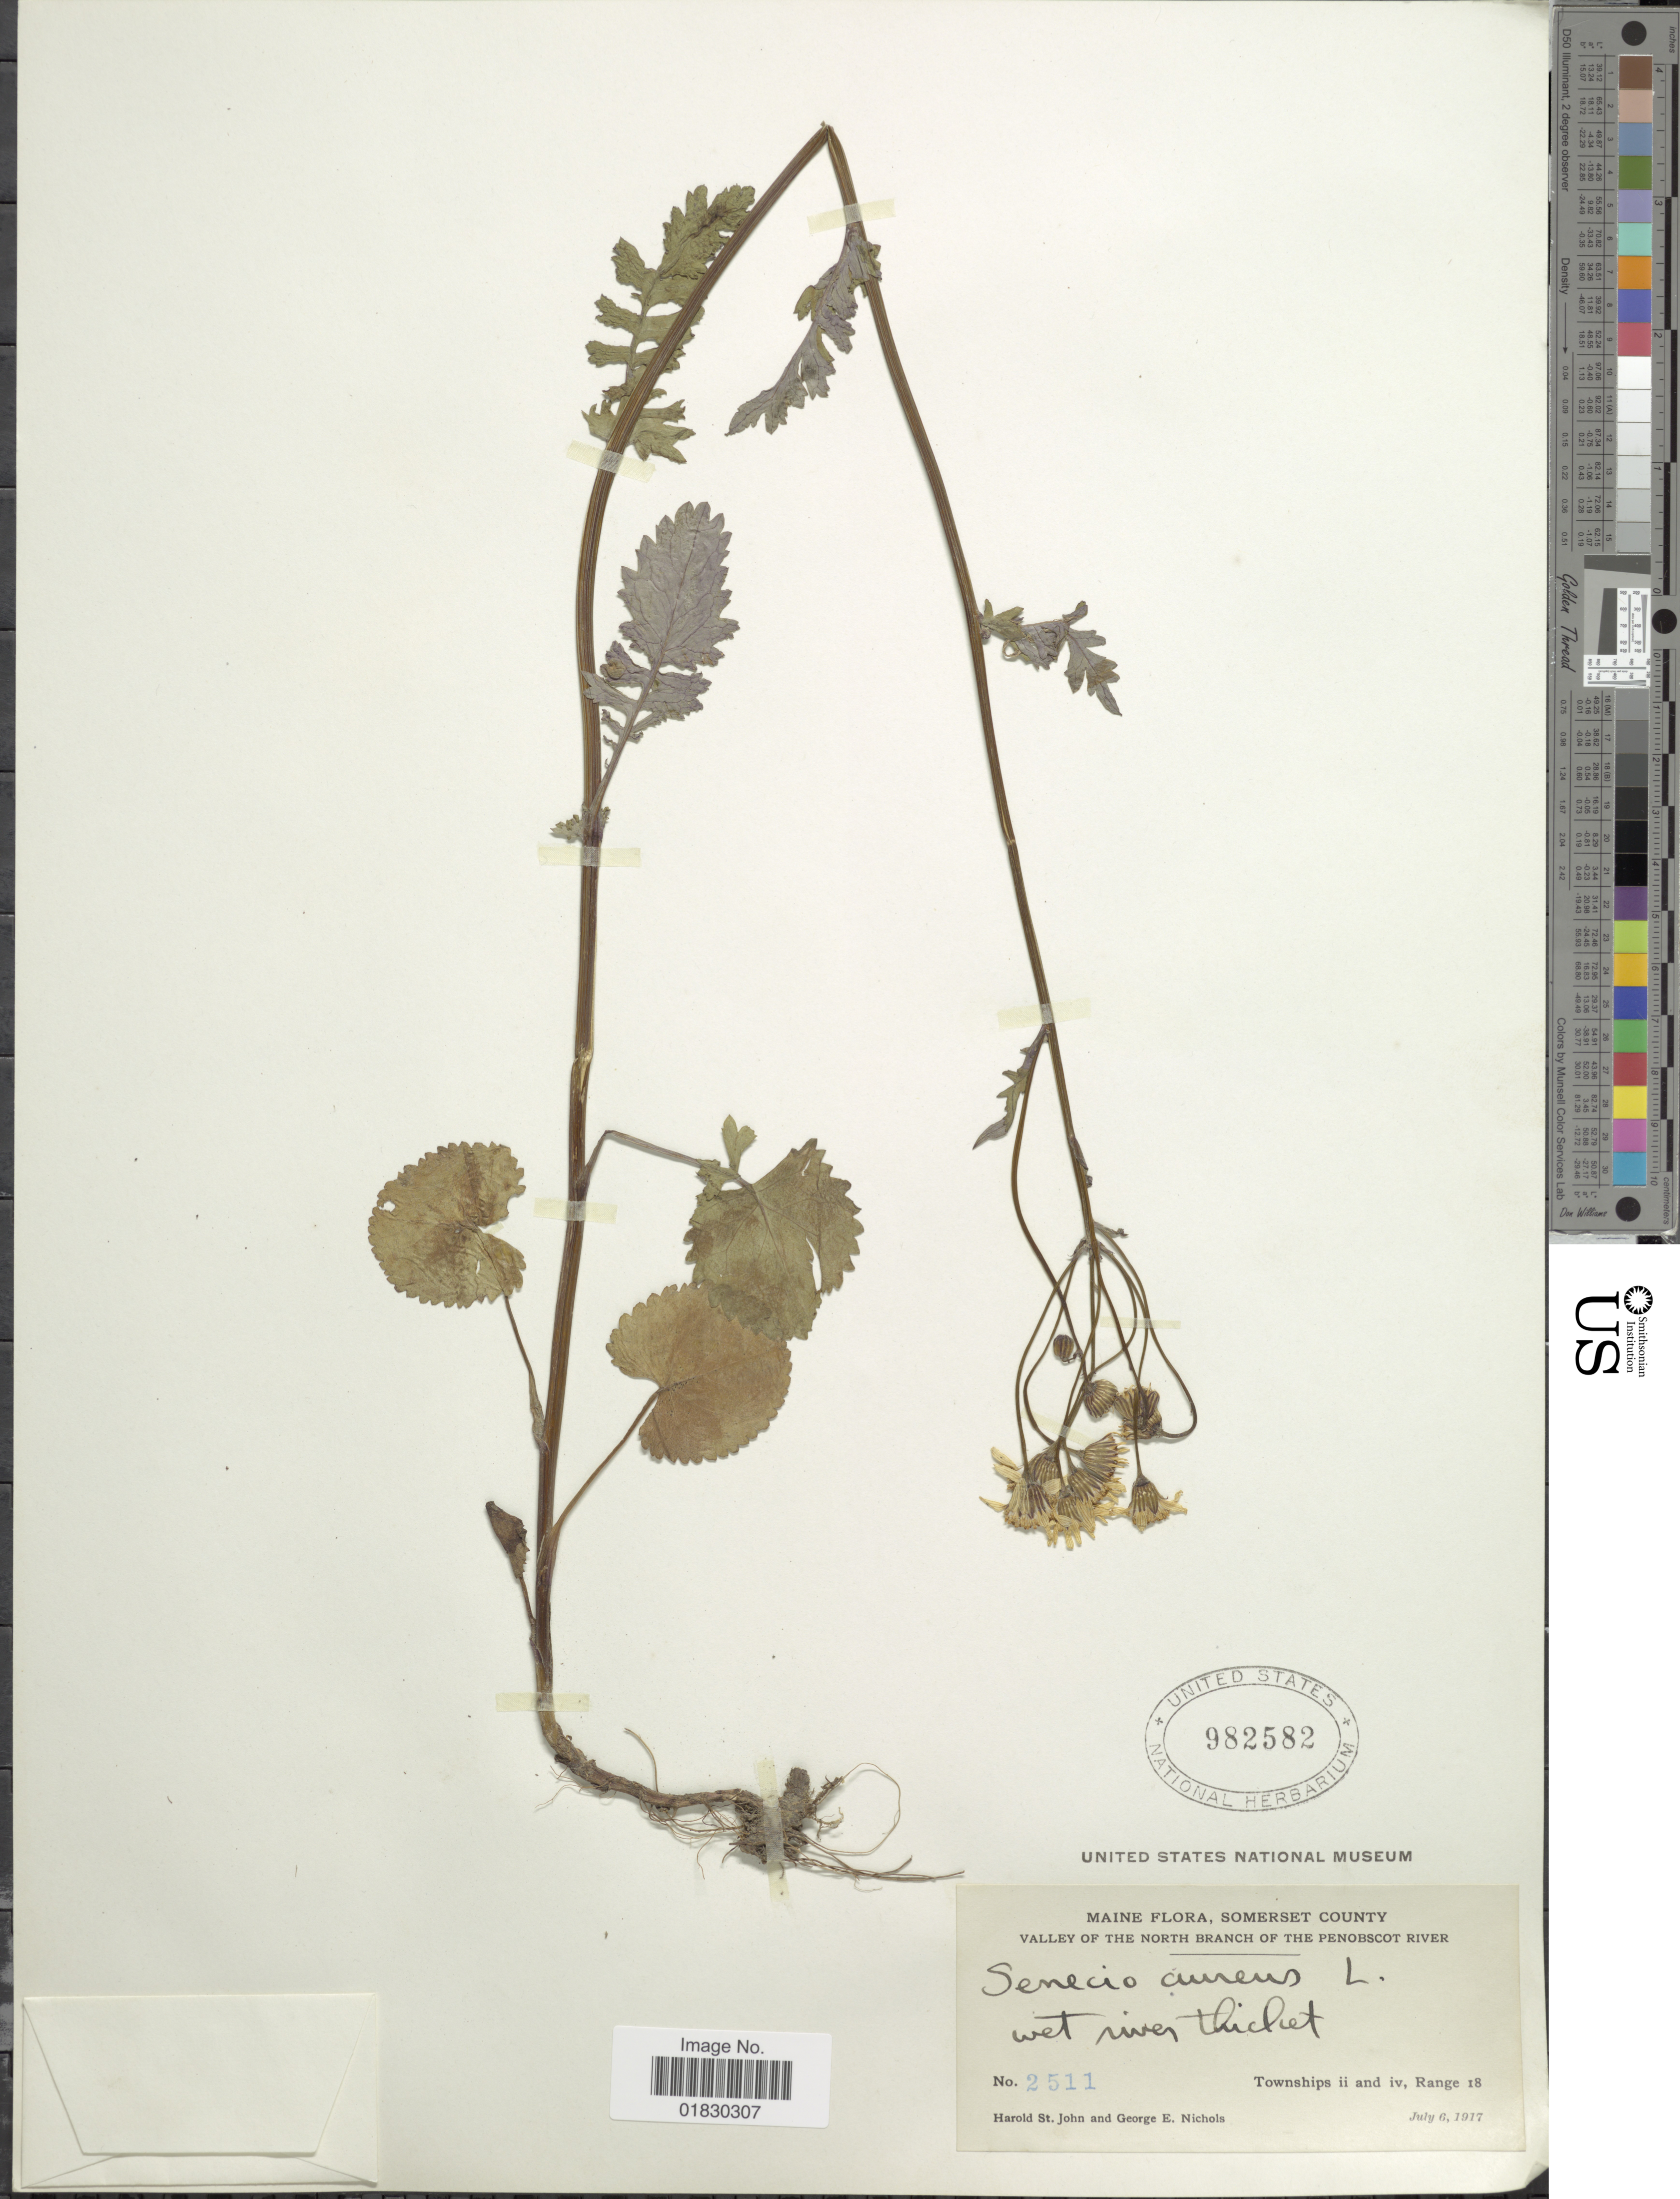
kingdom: Plantae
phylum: Tracheophyta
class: Magnoliopsida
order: Asterales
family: Asteraceae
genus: Packera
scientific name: Packera aurea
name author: (L.) Á. Löve & D. Löve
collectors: H. St. John & G. E. Nichols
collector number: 2511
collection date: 1917-07-06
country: United States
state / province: Maine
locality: Maine, Somerset County, Valley of The North Bracnh of the Penobscot River, Townships ii and iv, Range 18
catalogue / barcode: US 98582